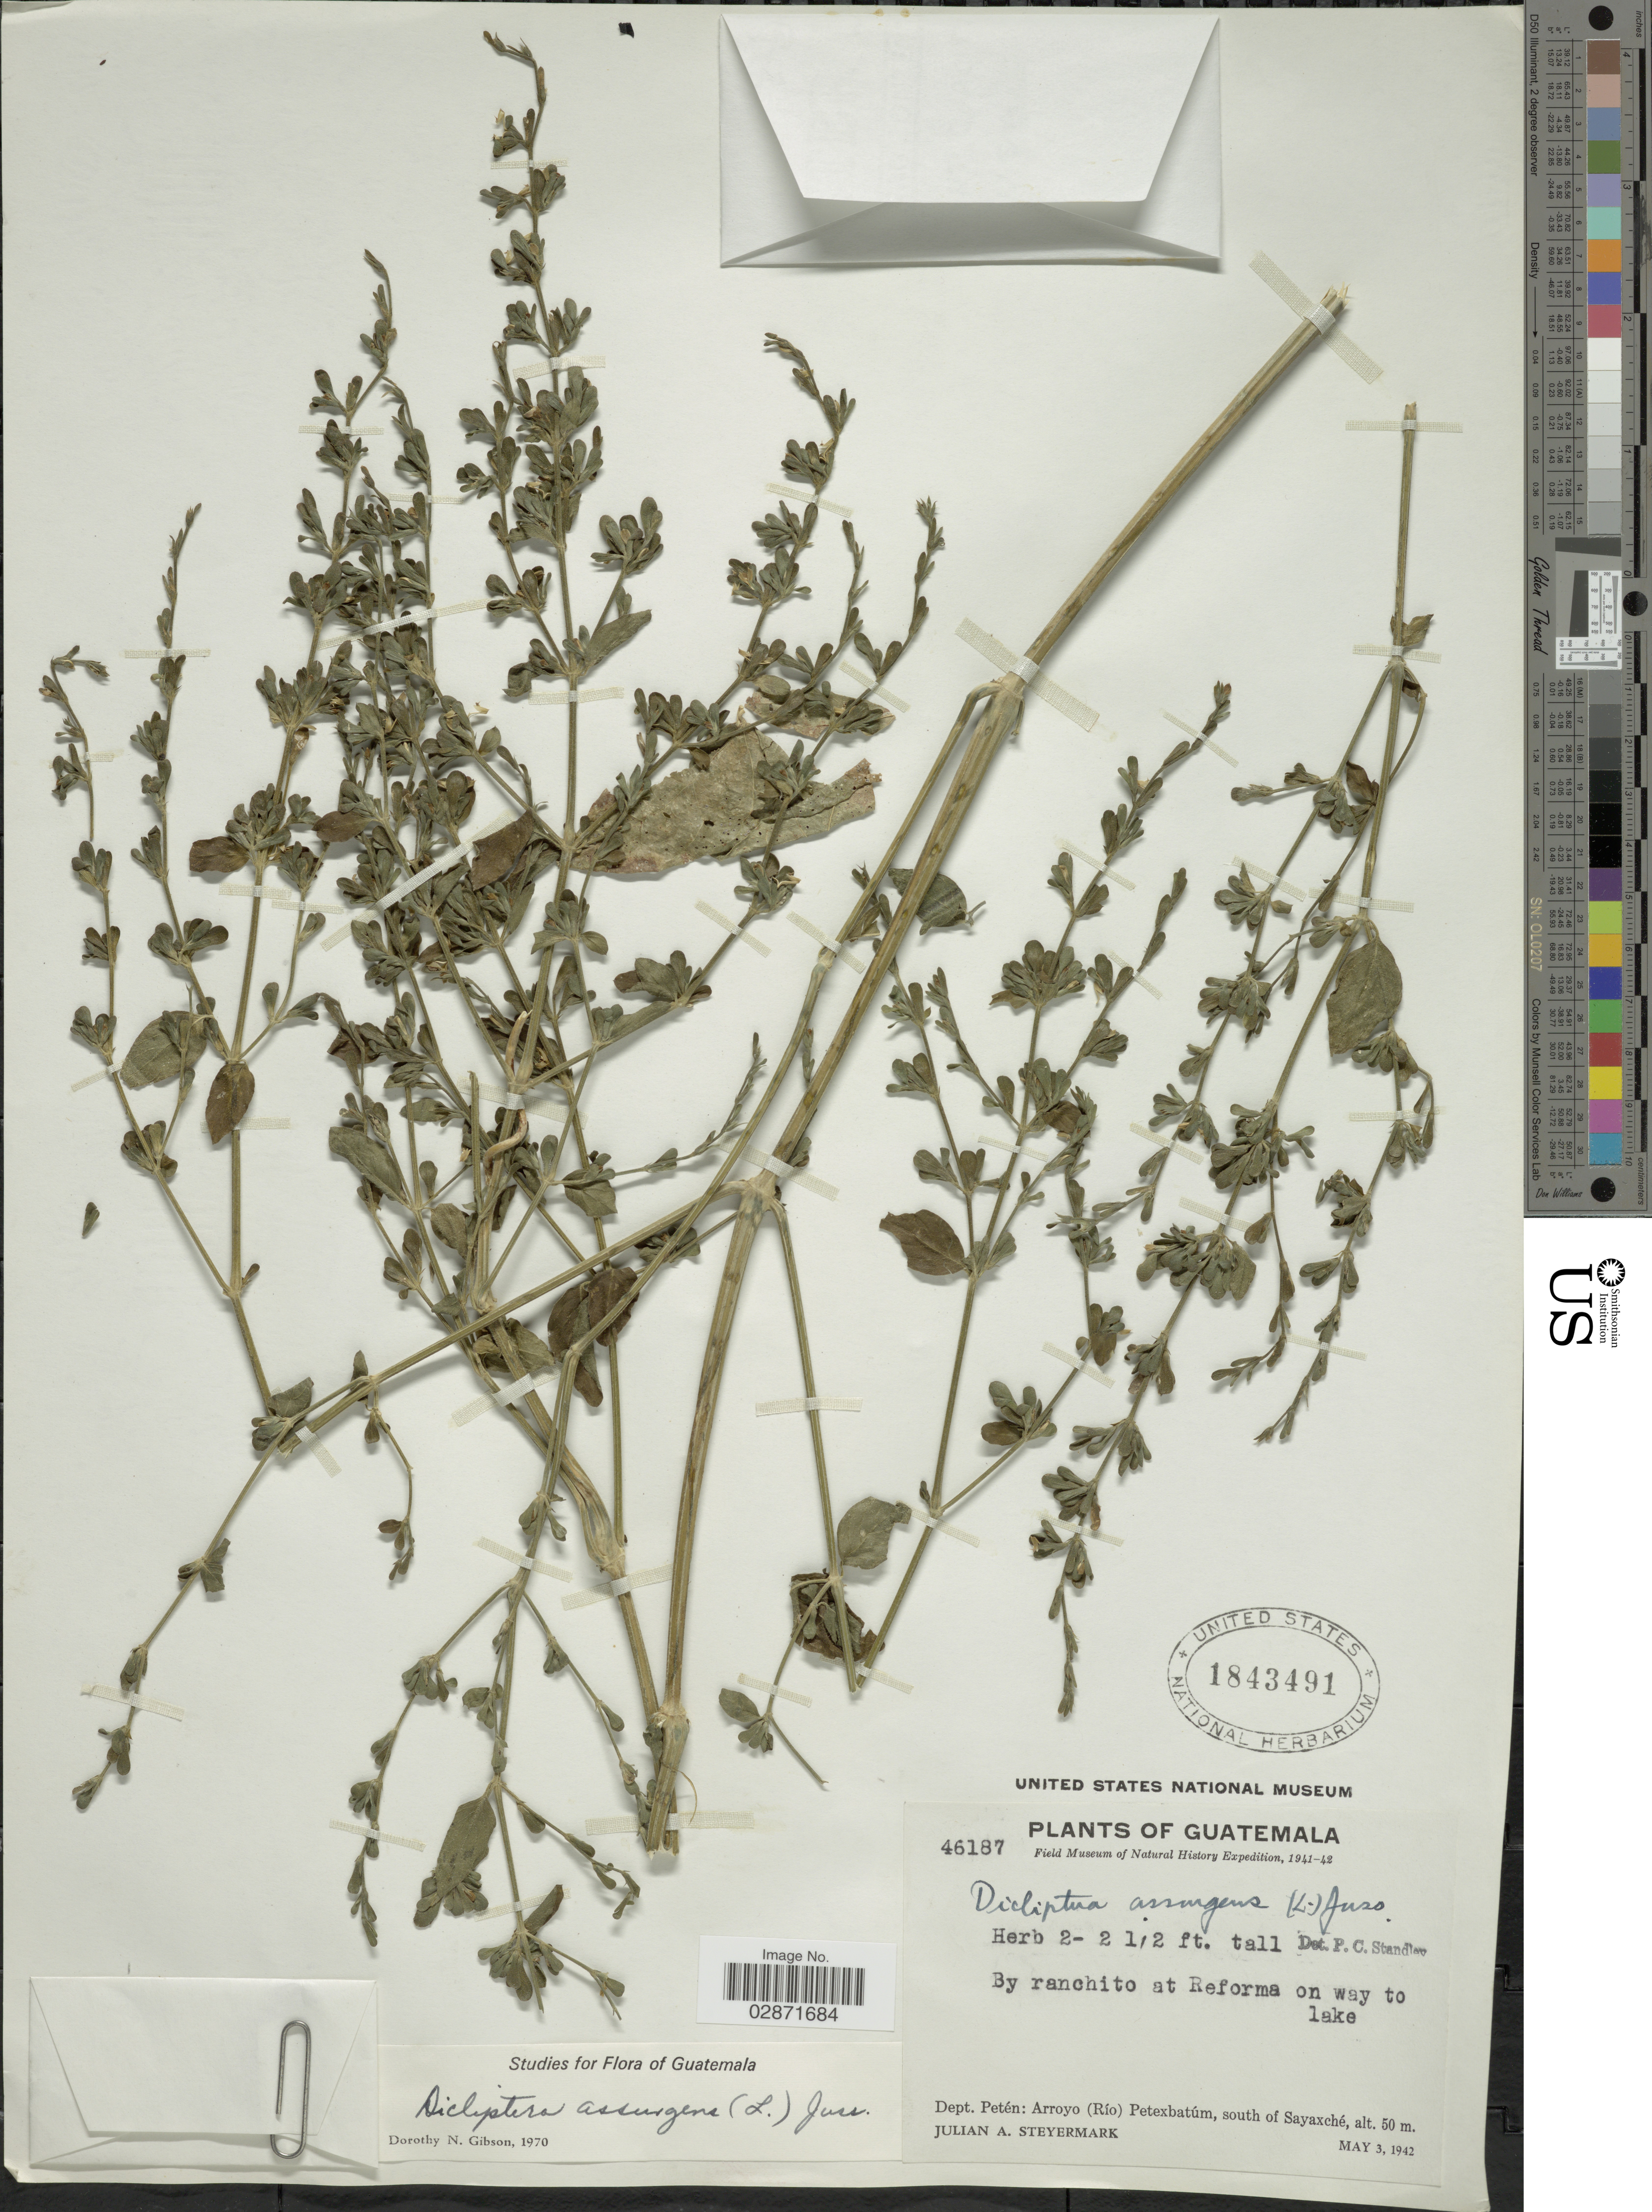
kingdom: Plantae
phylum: Tracheophyta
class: Magnoliopsida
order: Lamiales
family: Acanthaceae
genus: Dicliptera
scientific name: Dicliptera sexangularis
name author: (L.) Juss.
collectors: J. Steyermark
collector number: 46187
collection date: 1942-05-03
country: Guatemala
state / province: El Petén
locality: Dept. Petén: Arroyo (Río) Petexbatúm, south of Sayaxché, By ranchito at Reforma on way to lake.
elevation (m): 50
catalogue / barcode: US 1843491